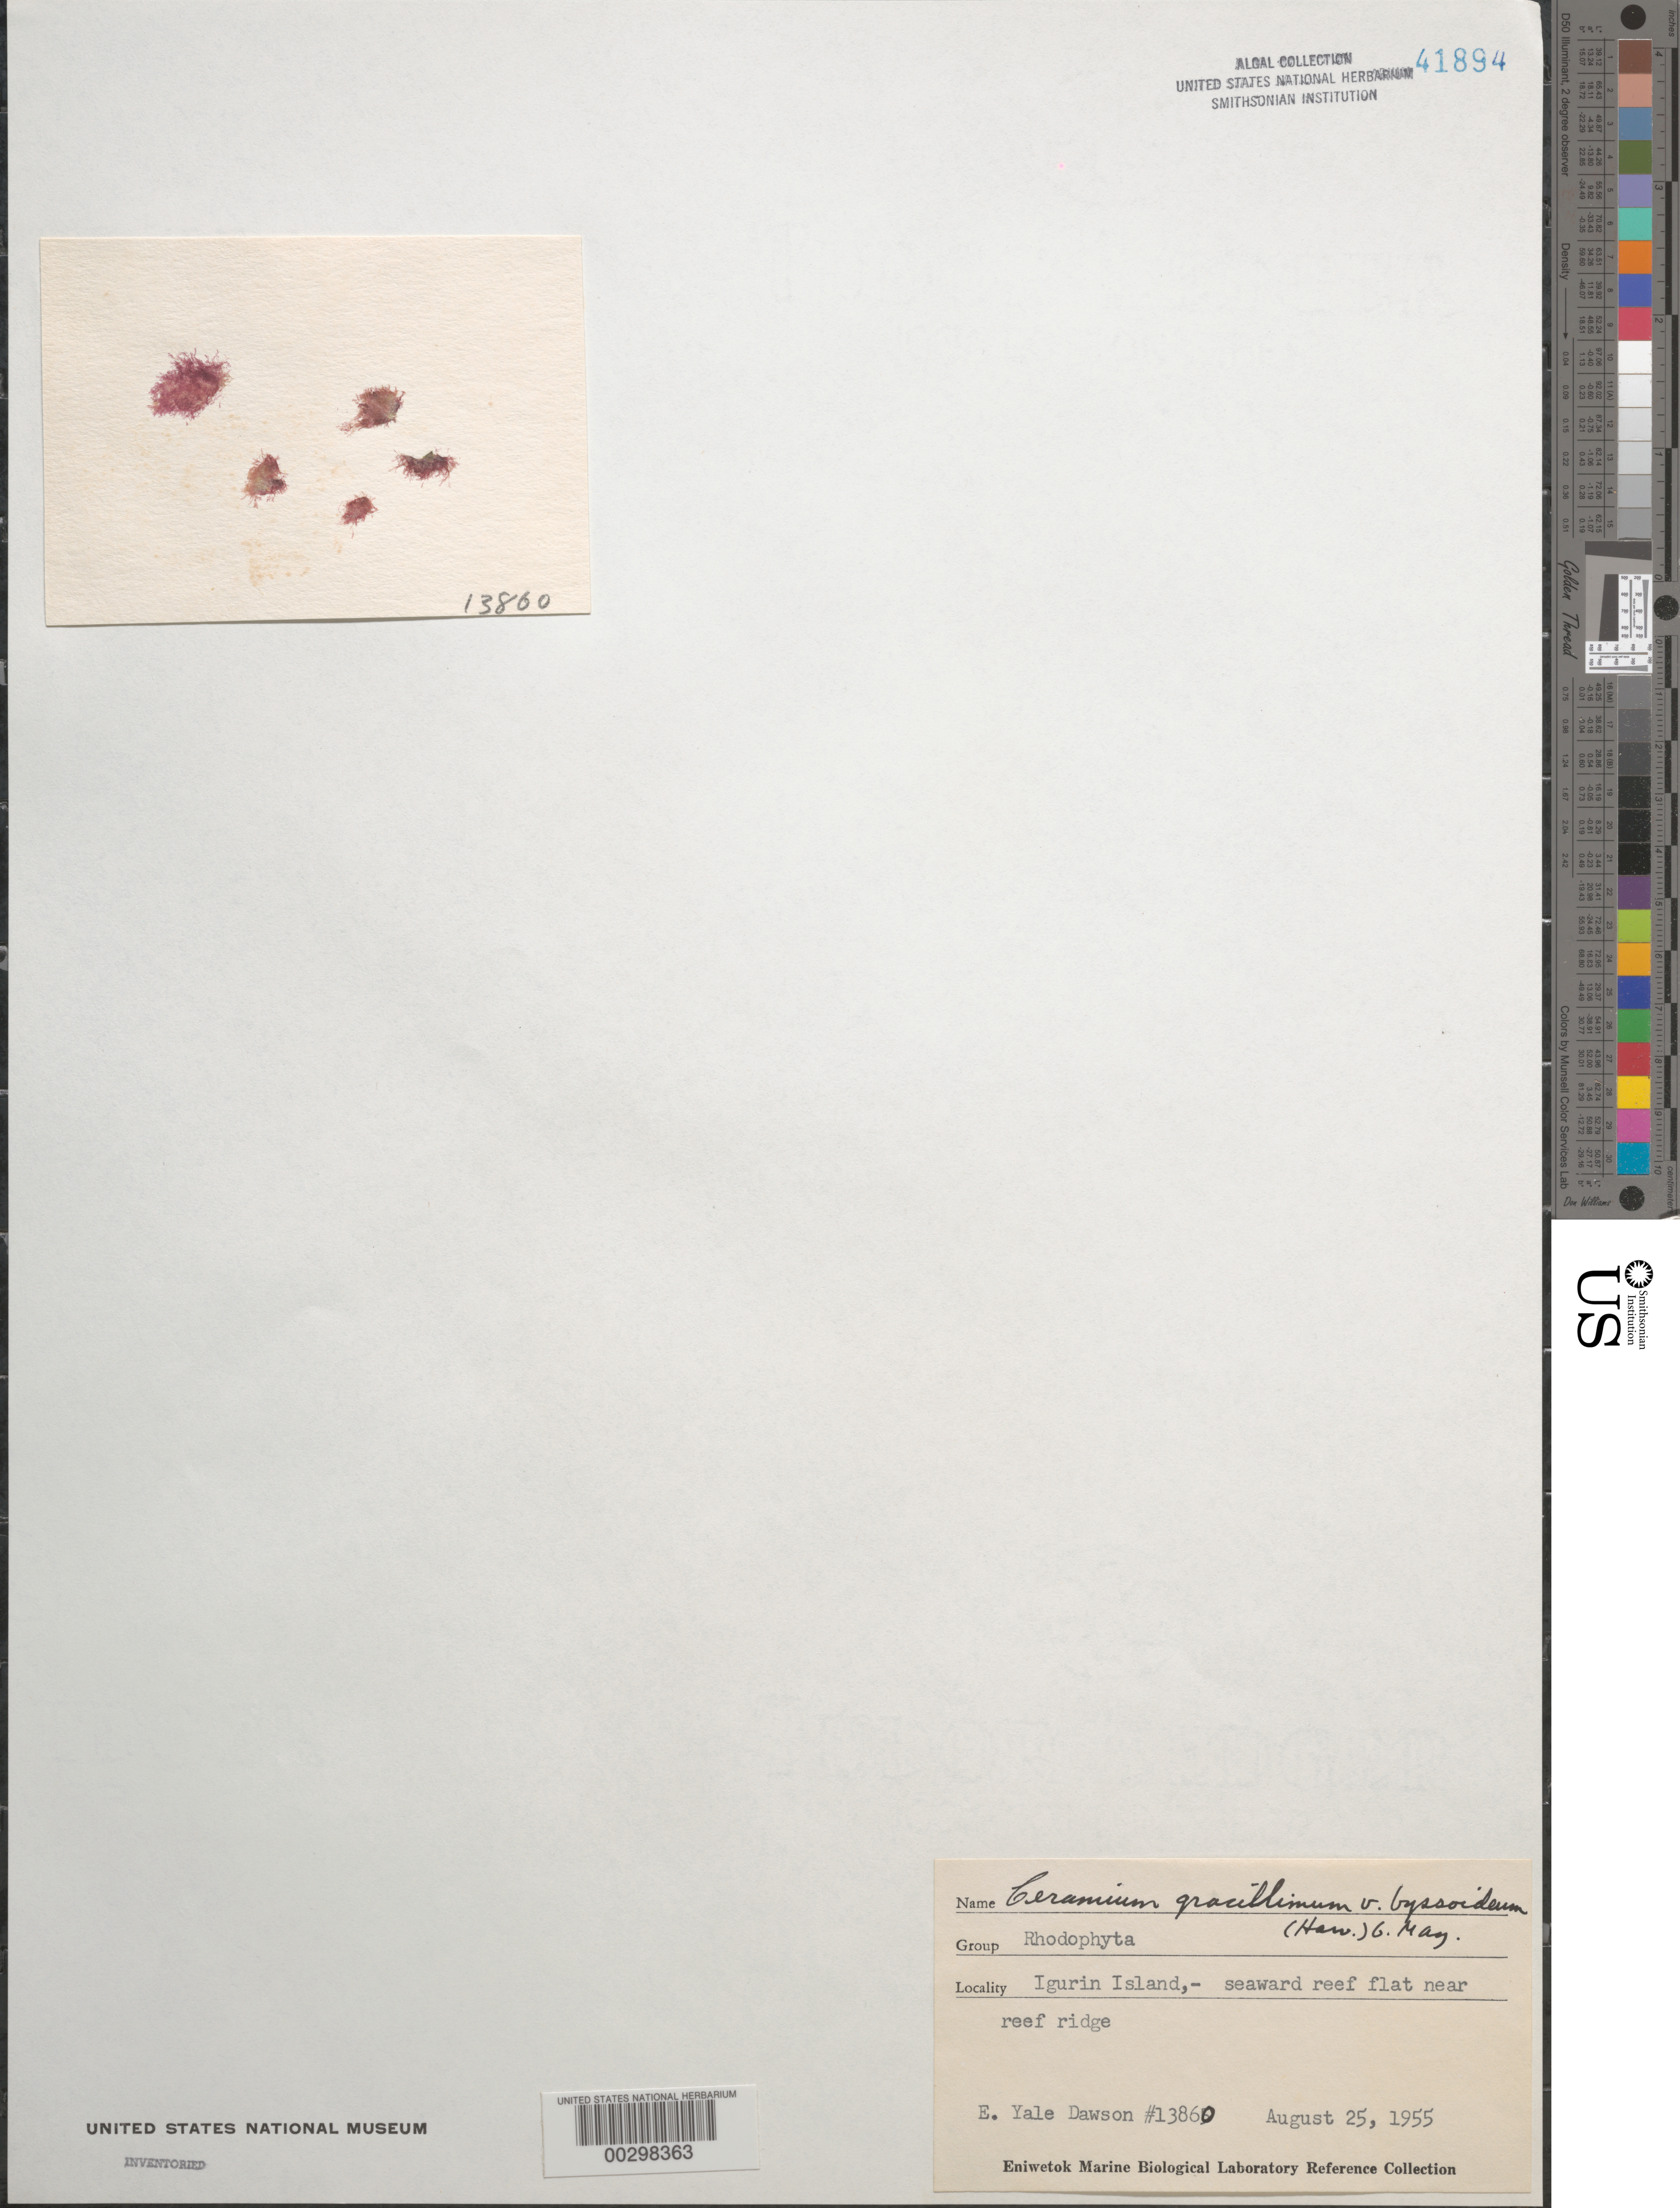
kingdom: Plantae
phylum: Rhodophyta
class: Florideophyceae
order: Ceramiales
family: Ceramiaceae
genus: Ceramium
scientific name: Ceramium gracillimum var. byssoideum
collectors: E. Y. Dawson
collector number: EYD 13860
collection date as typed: August 25, 1955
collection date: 1955-08-25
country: Marshall Islands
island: Enewetak [Eniwetok] Atoll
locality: Igurin Islet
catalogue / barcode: US 41894